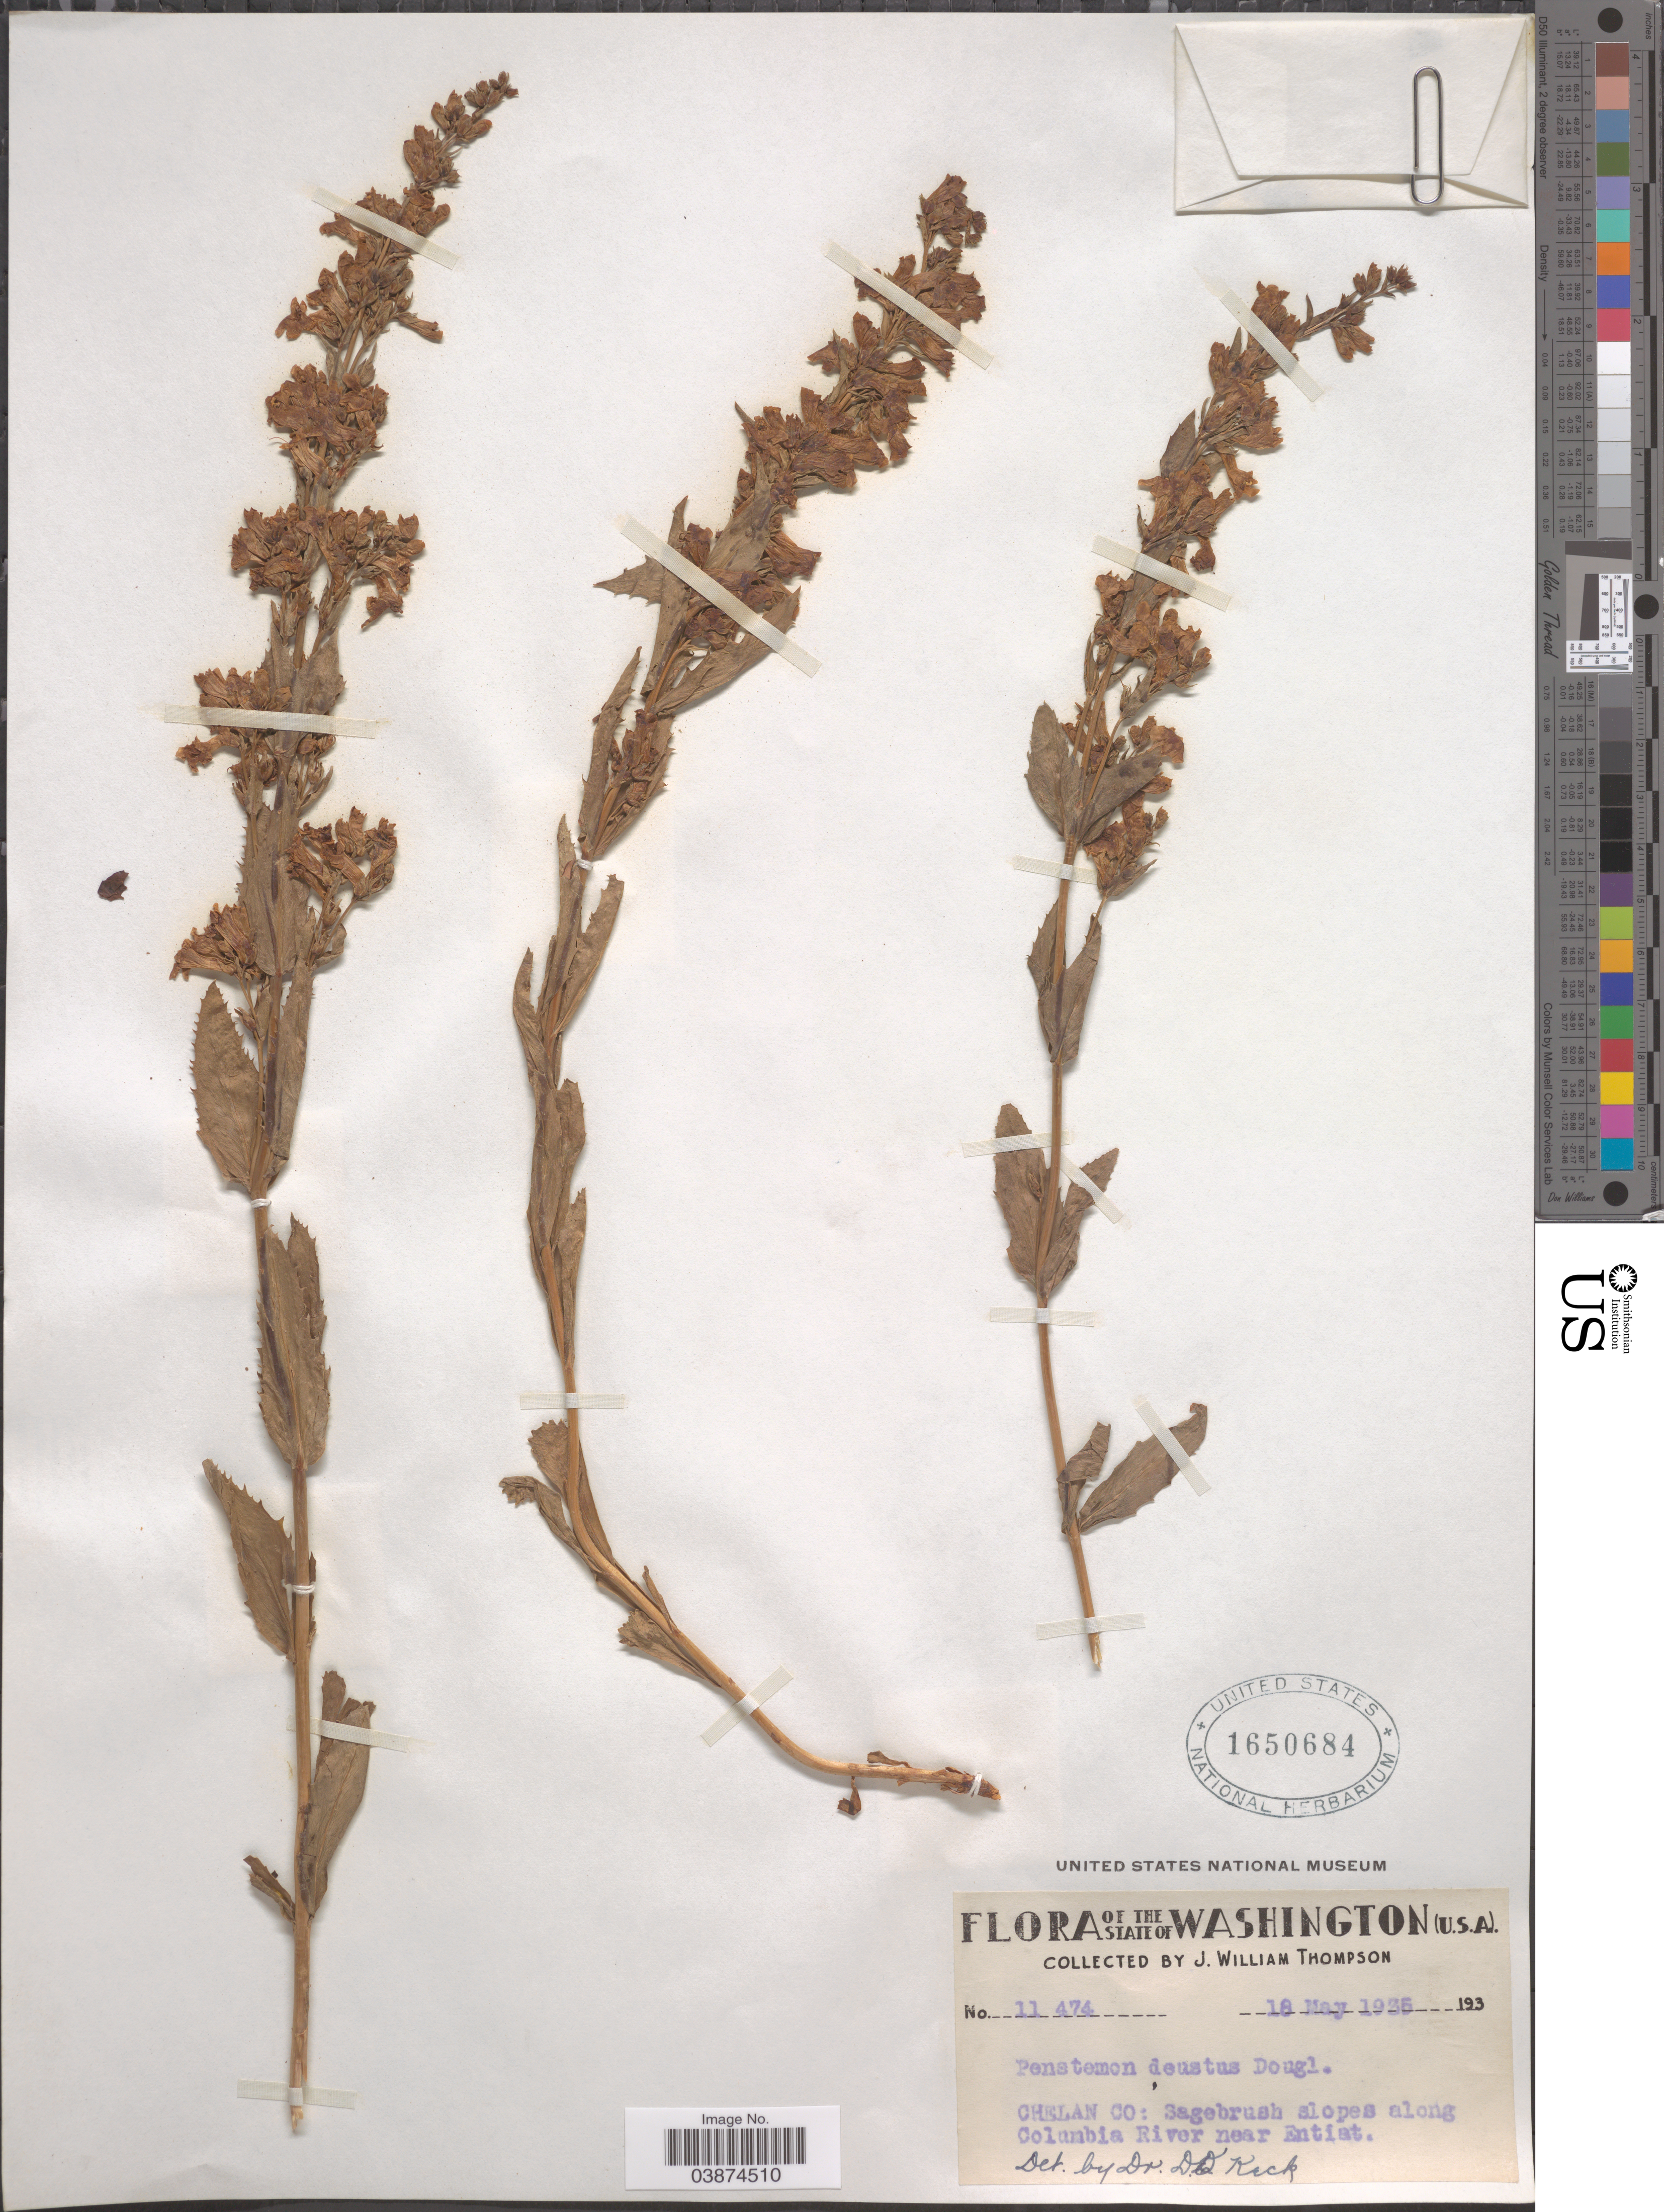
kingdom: Plantae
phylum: Tracheophyta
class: Magnoliopsida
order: Lamiales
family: Plantaginaceae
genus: Penstemon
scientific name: Penstemon deustus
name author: Douglas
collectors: J. W. Thompson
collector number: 11474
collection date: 1935-05-18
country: United States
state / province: Washington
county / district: Chelan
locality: Chelan Co: Sagebrush slopes along Columbia River near Entiat.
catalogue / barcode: US 1650684